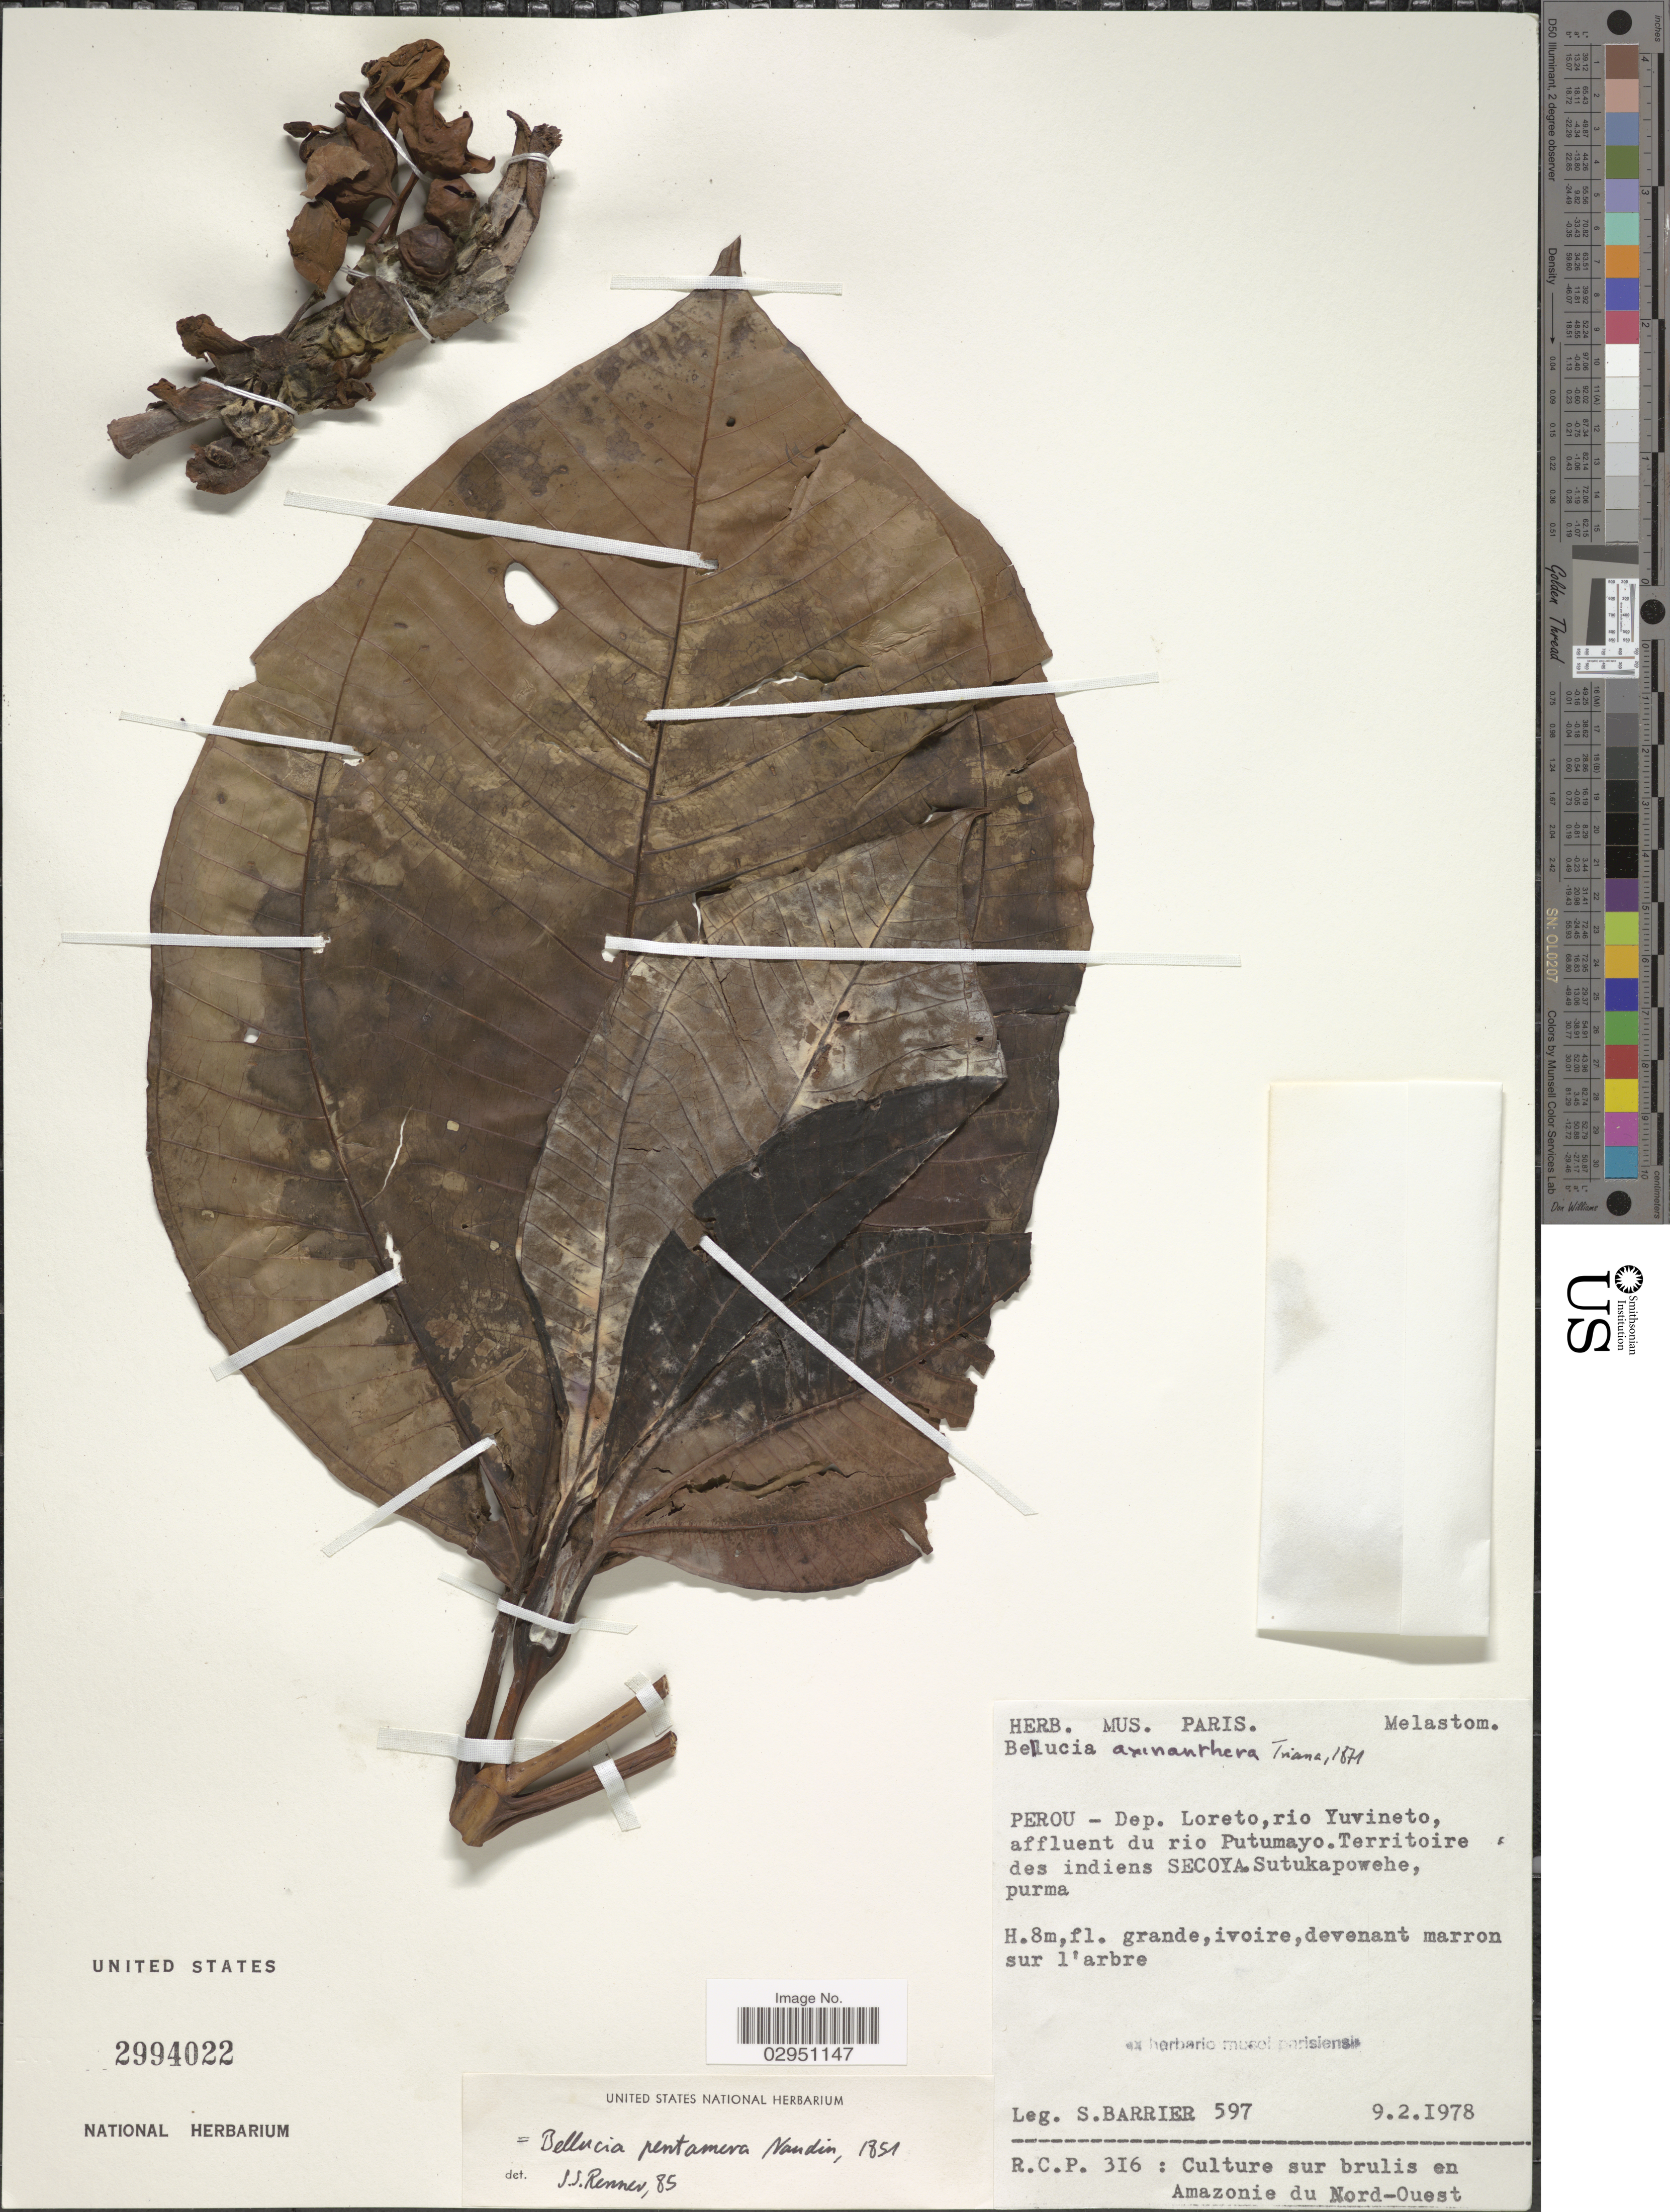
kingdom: Plantae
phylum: Tracheophyta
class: Magnoliopsida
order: Myrtales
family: Melastomataceae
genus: Bellucia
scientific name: Bellucia pentamera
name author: Naudin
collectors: S. Barrier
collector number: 597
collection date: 1978-02-09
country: Peru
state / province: Loreto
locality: Dep. Loreto, rio Yuvineto, affluent du rio Putumayo. Territoire des indiens SECOYA. Sutukapowehe, purma.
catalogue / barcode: US 2994022